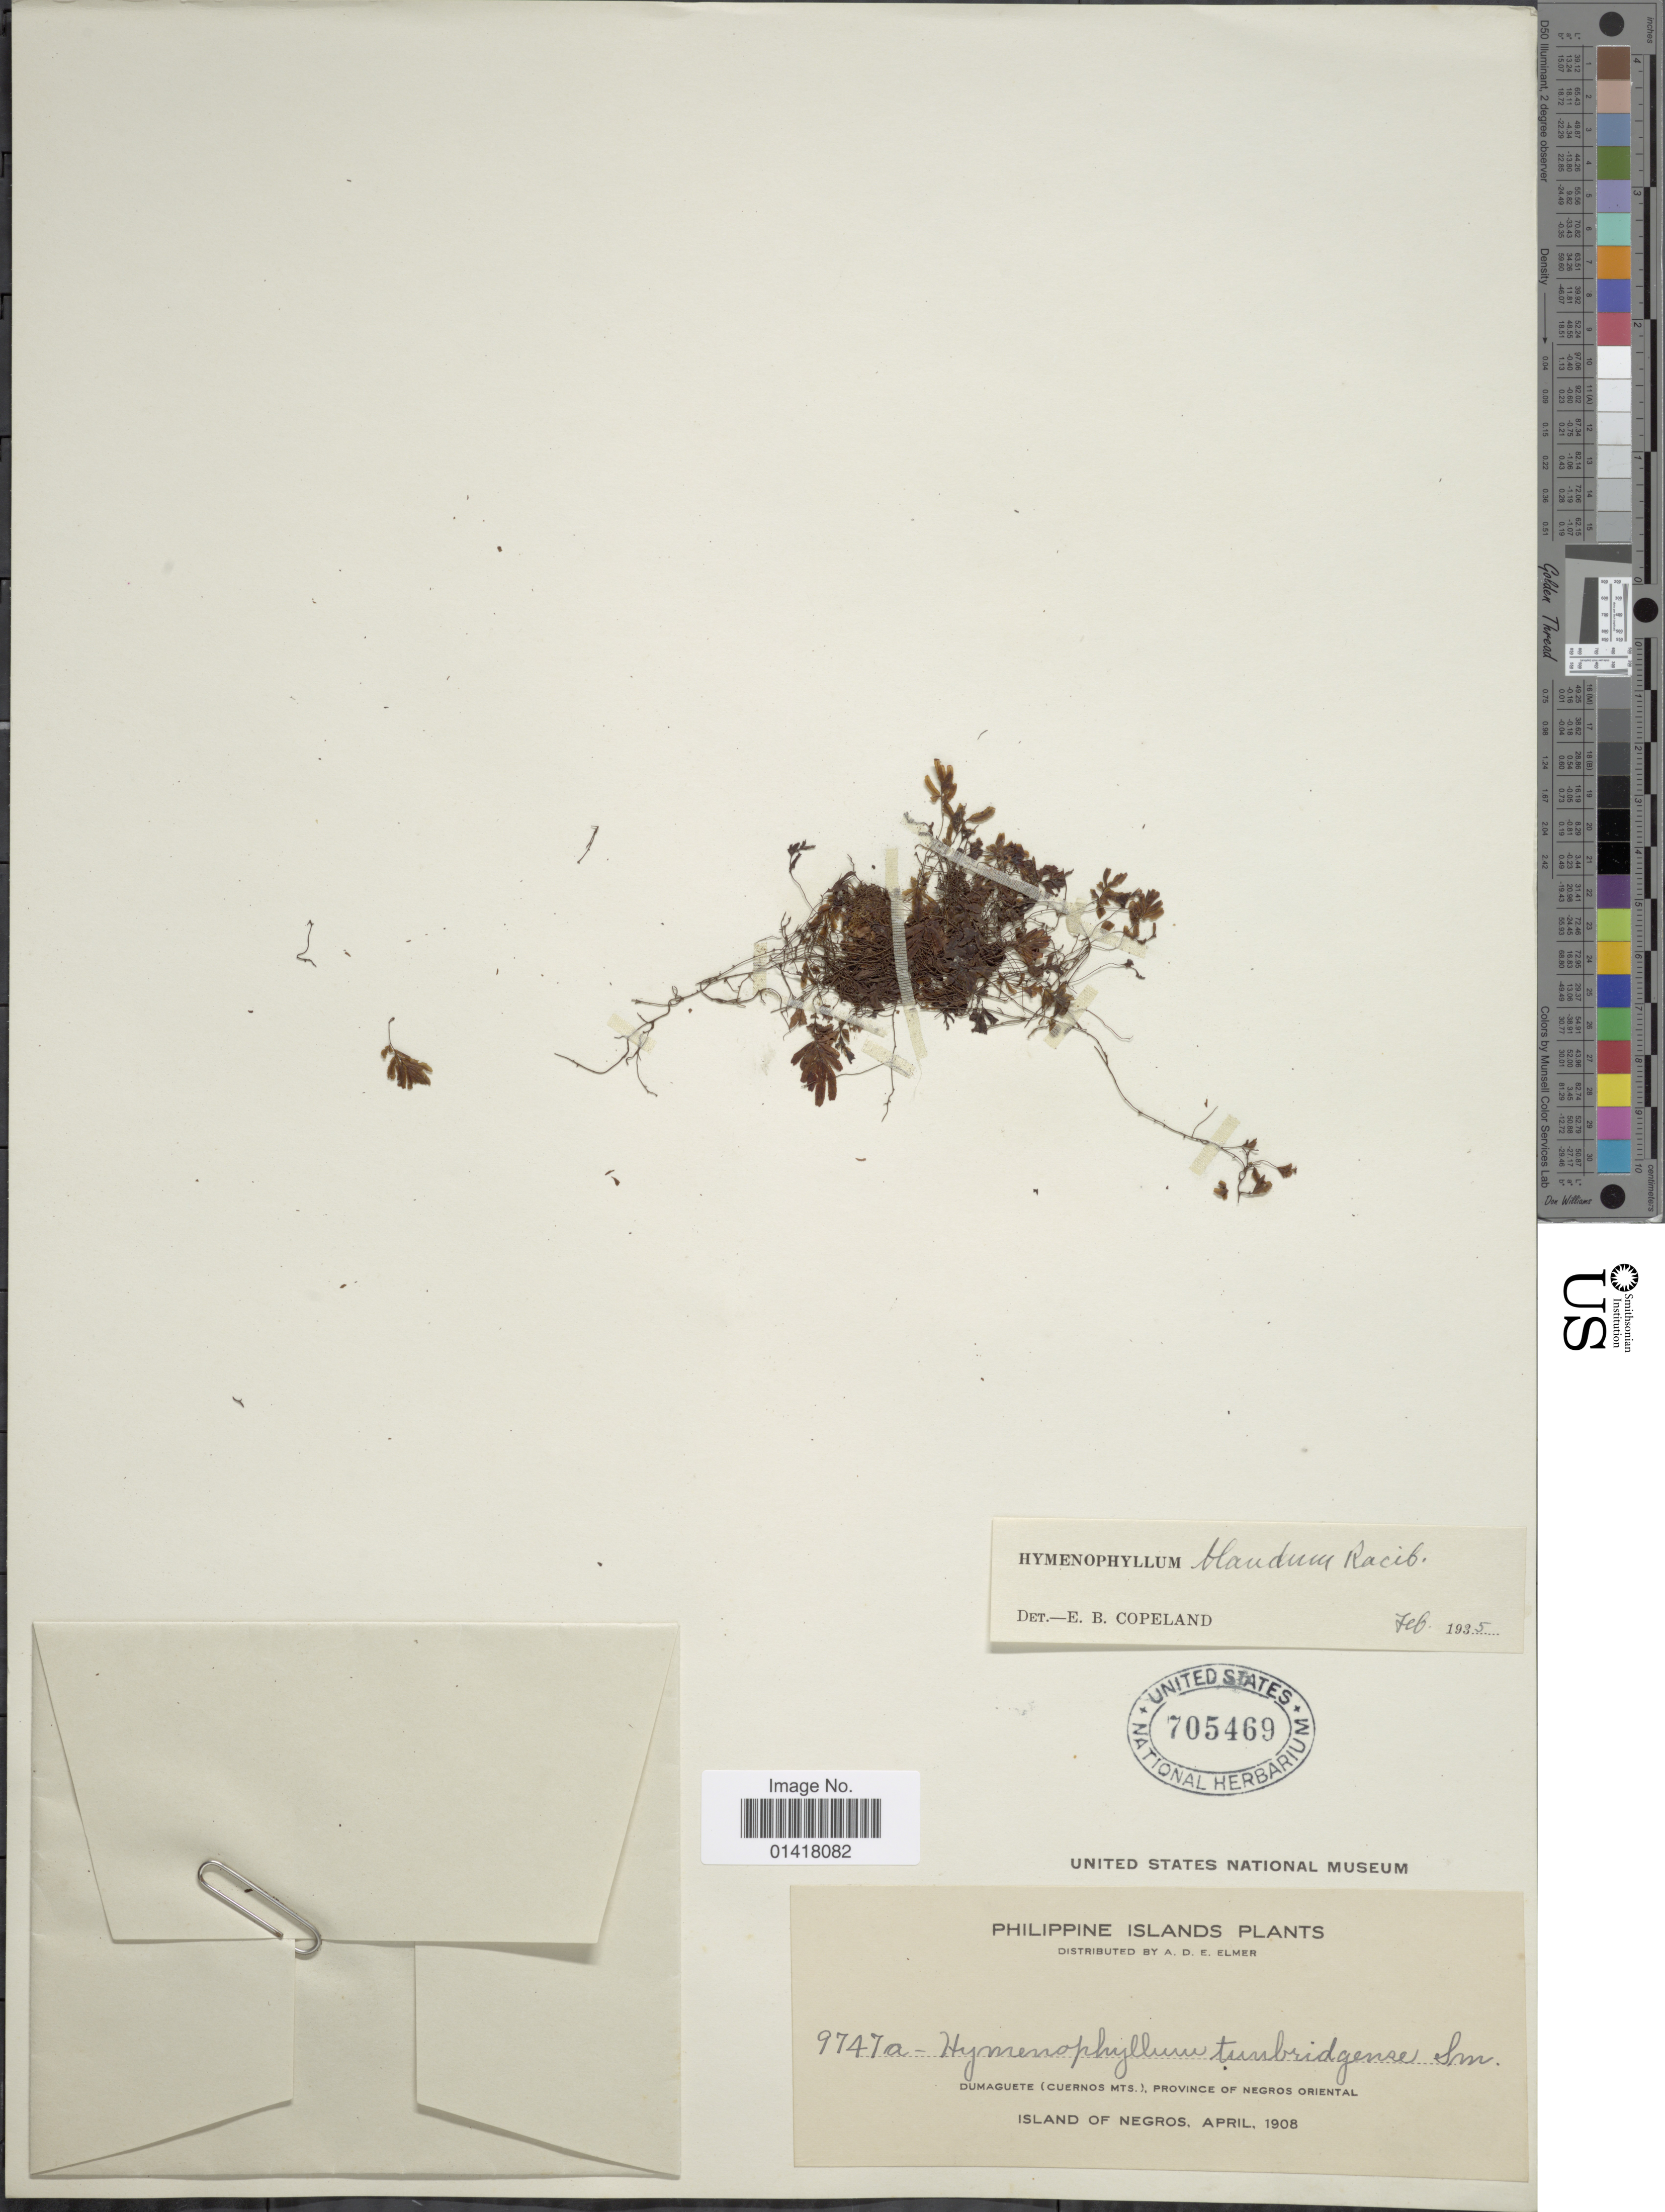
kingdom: Plantae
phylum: Tracheophyta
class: Polypodiopsida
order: Hymenophyllales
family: Hymenophyllaceae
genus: Hymenophyllum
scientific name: Hymenophyllum blandum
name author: Racib.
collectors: A. D. E. Elmer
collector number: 9747a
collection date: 1908-04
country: Philippines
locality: Philippine Islands. Dumaguete (Cuernos Mts)., Province of Negros Oriental. Island of Negros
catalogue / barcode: US 705469